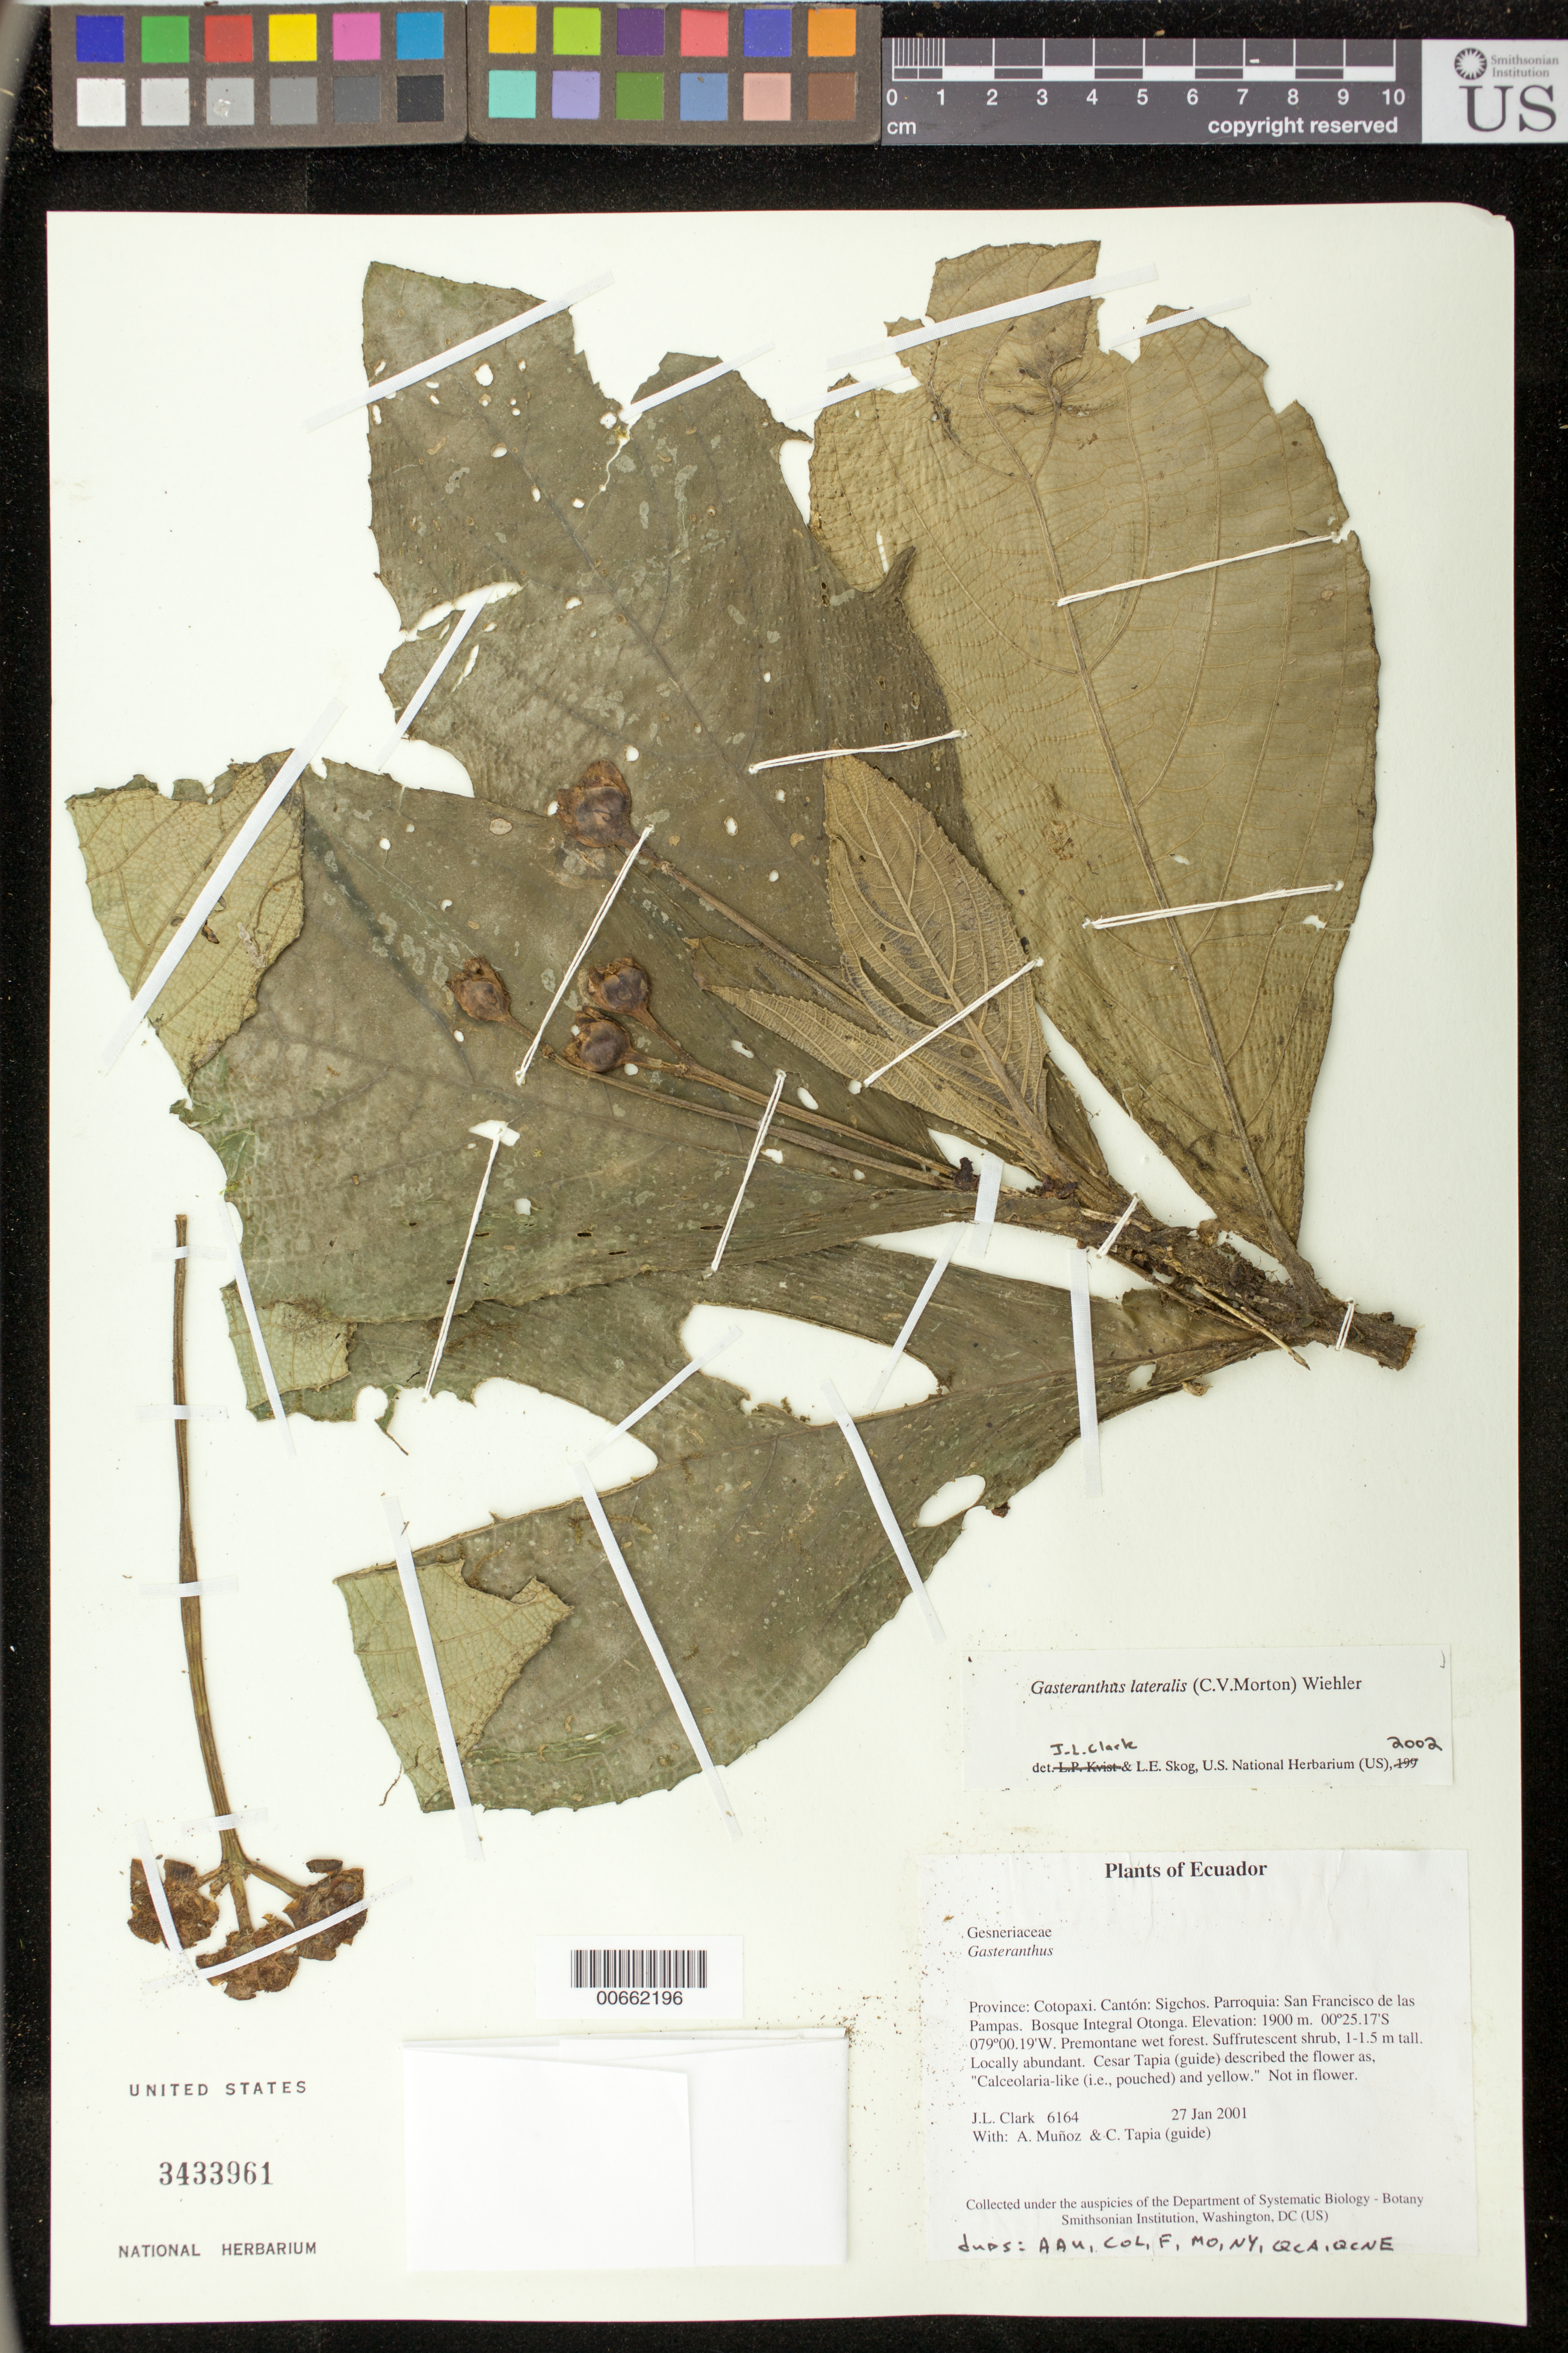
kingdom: Plantae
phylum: Tracheophyta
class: Magnoliopsida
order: Lamiales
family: Gesneriaceae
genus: Gasteranthus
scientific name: Gasteranthus lateralis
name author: (C.V. Morton) Wiehler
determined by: Clark, J. L.; Skog, Laurence E.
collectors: J. L. Clark, A. Muñoz & C. Tapia (guide)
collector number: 6164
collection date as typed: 27 Jan 2001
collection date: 2001-01-27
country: Ecuador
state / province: Cotopaxi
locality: Cantón: Sigchos. Parroquia: San Francisco de las Pampas. Bosque Integral Otonga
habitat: Premontane wet forest.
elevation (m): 1900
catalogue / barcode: US 3433961